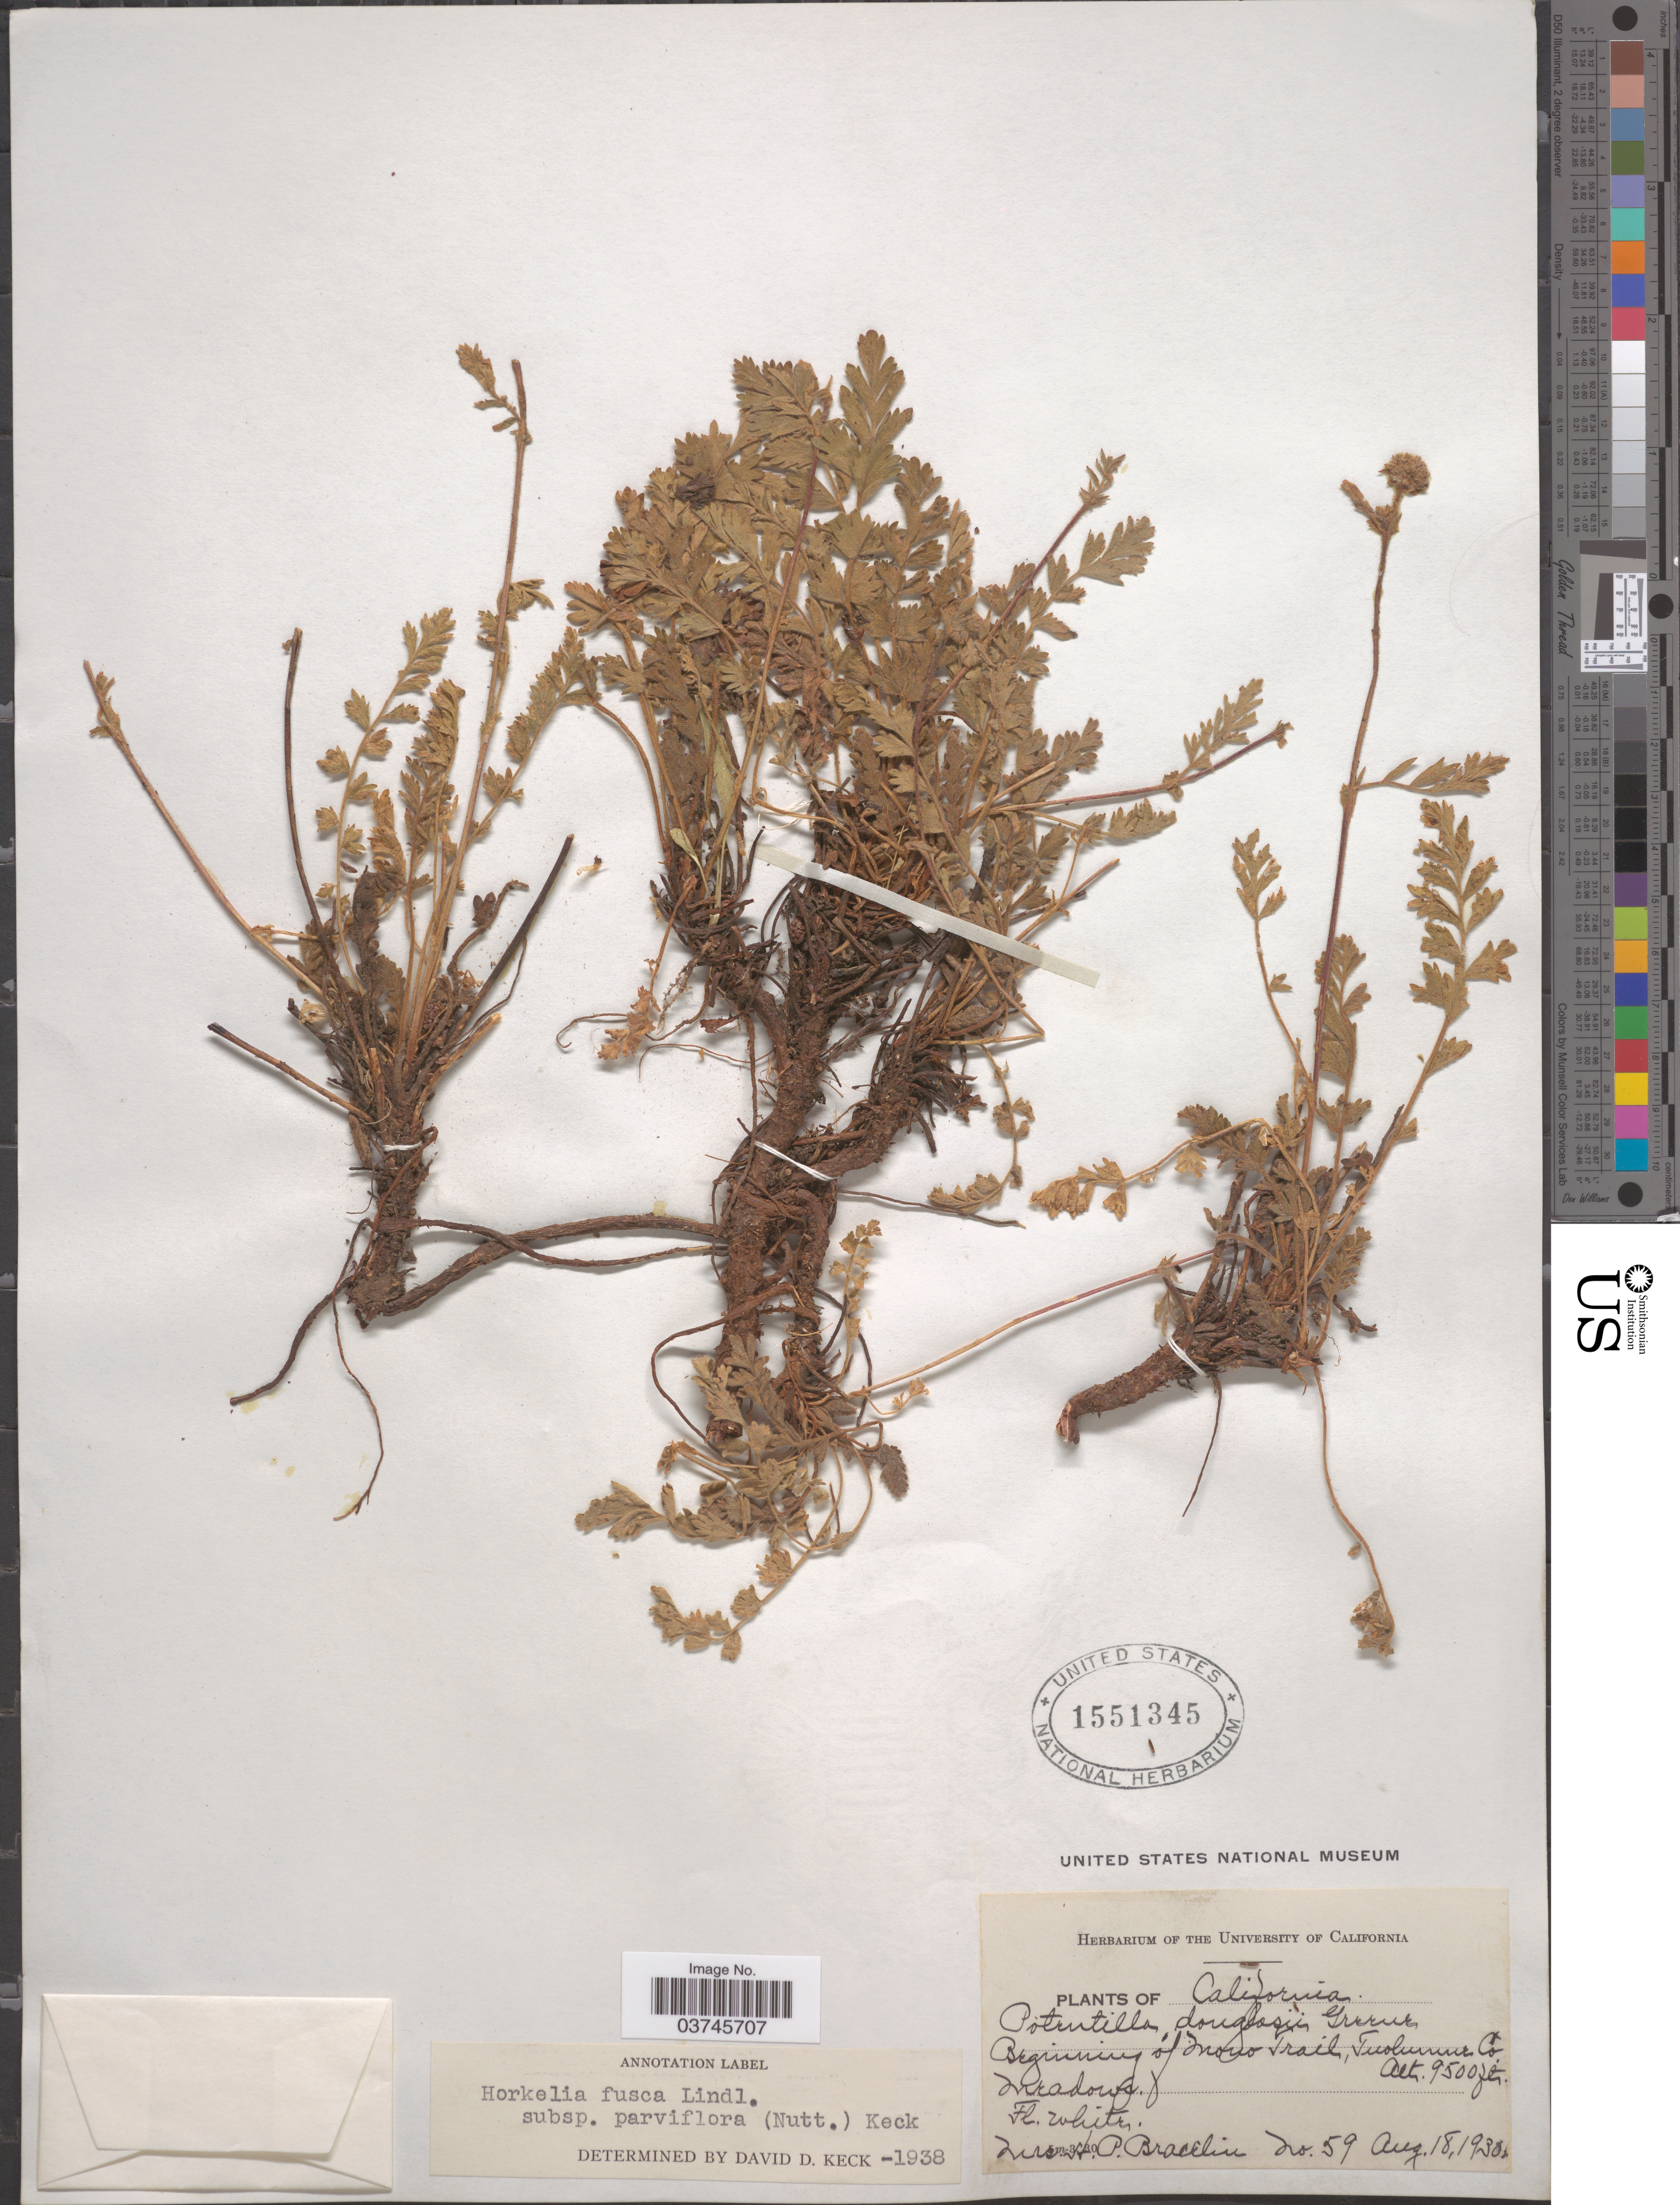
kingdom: Plantae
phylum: Tracheophyta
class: Magnoliopsida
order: Rosales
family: Rosaceae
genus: Potentilla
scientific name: Potentilla douglasii var. parviflora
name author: (Nutt. ex Hook. & Arn.) J.T. Howell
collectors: H. Bracelin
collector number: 59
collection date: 1930-08-18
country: United States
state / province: California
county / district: Tuolumne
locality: Beginning of Snow Trail, Tuolumne Co.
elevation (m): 2896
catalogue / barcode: US 1551345